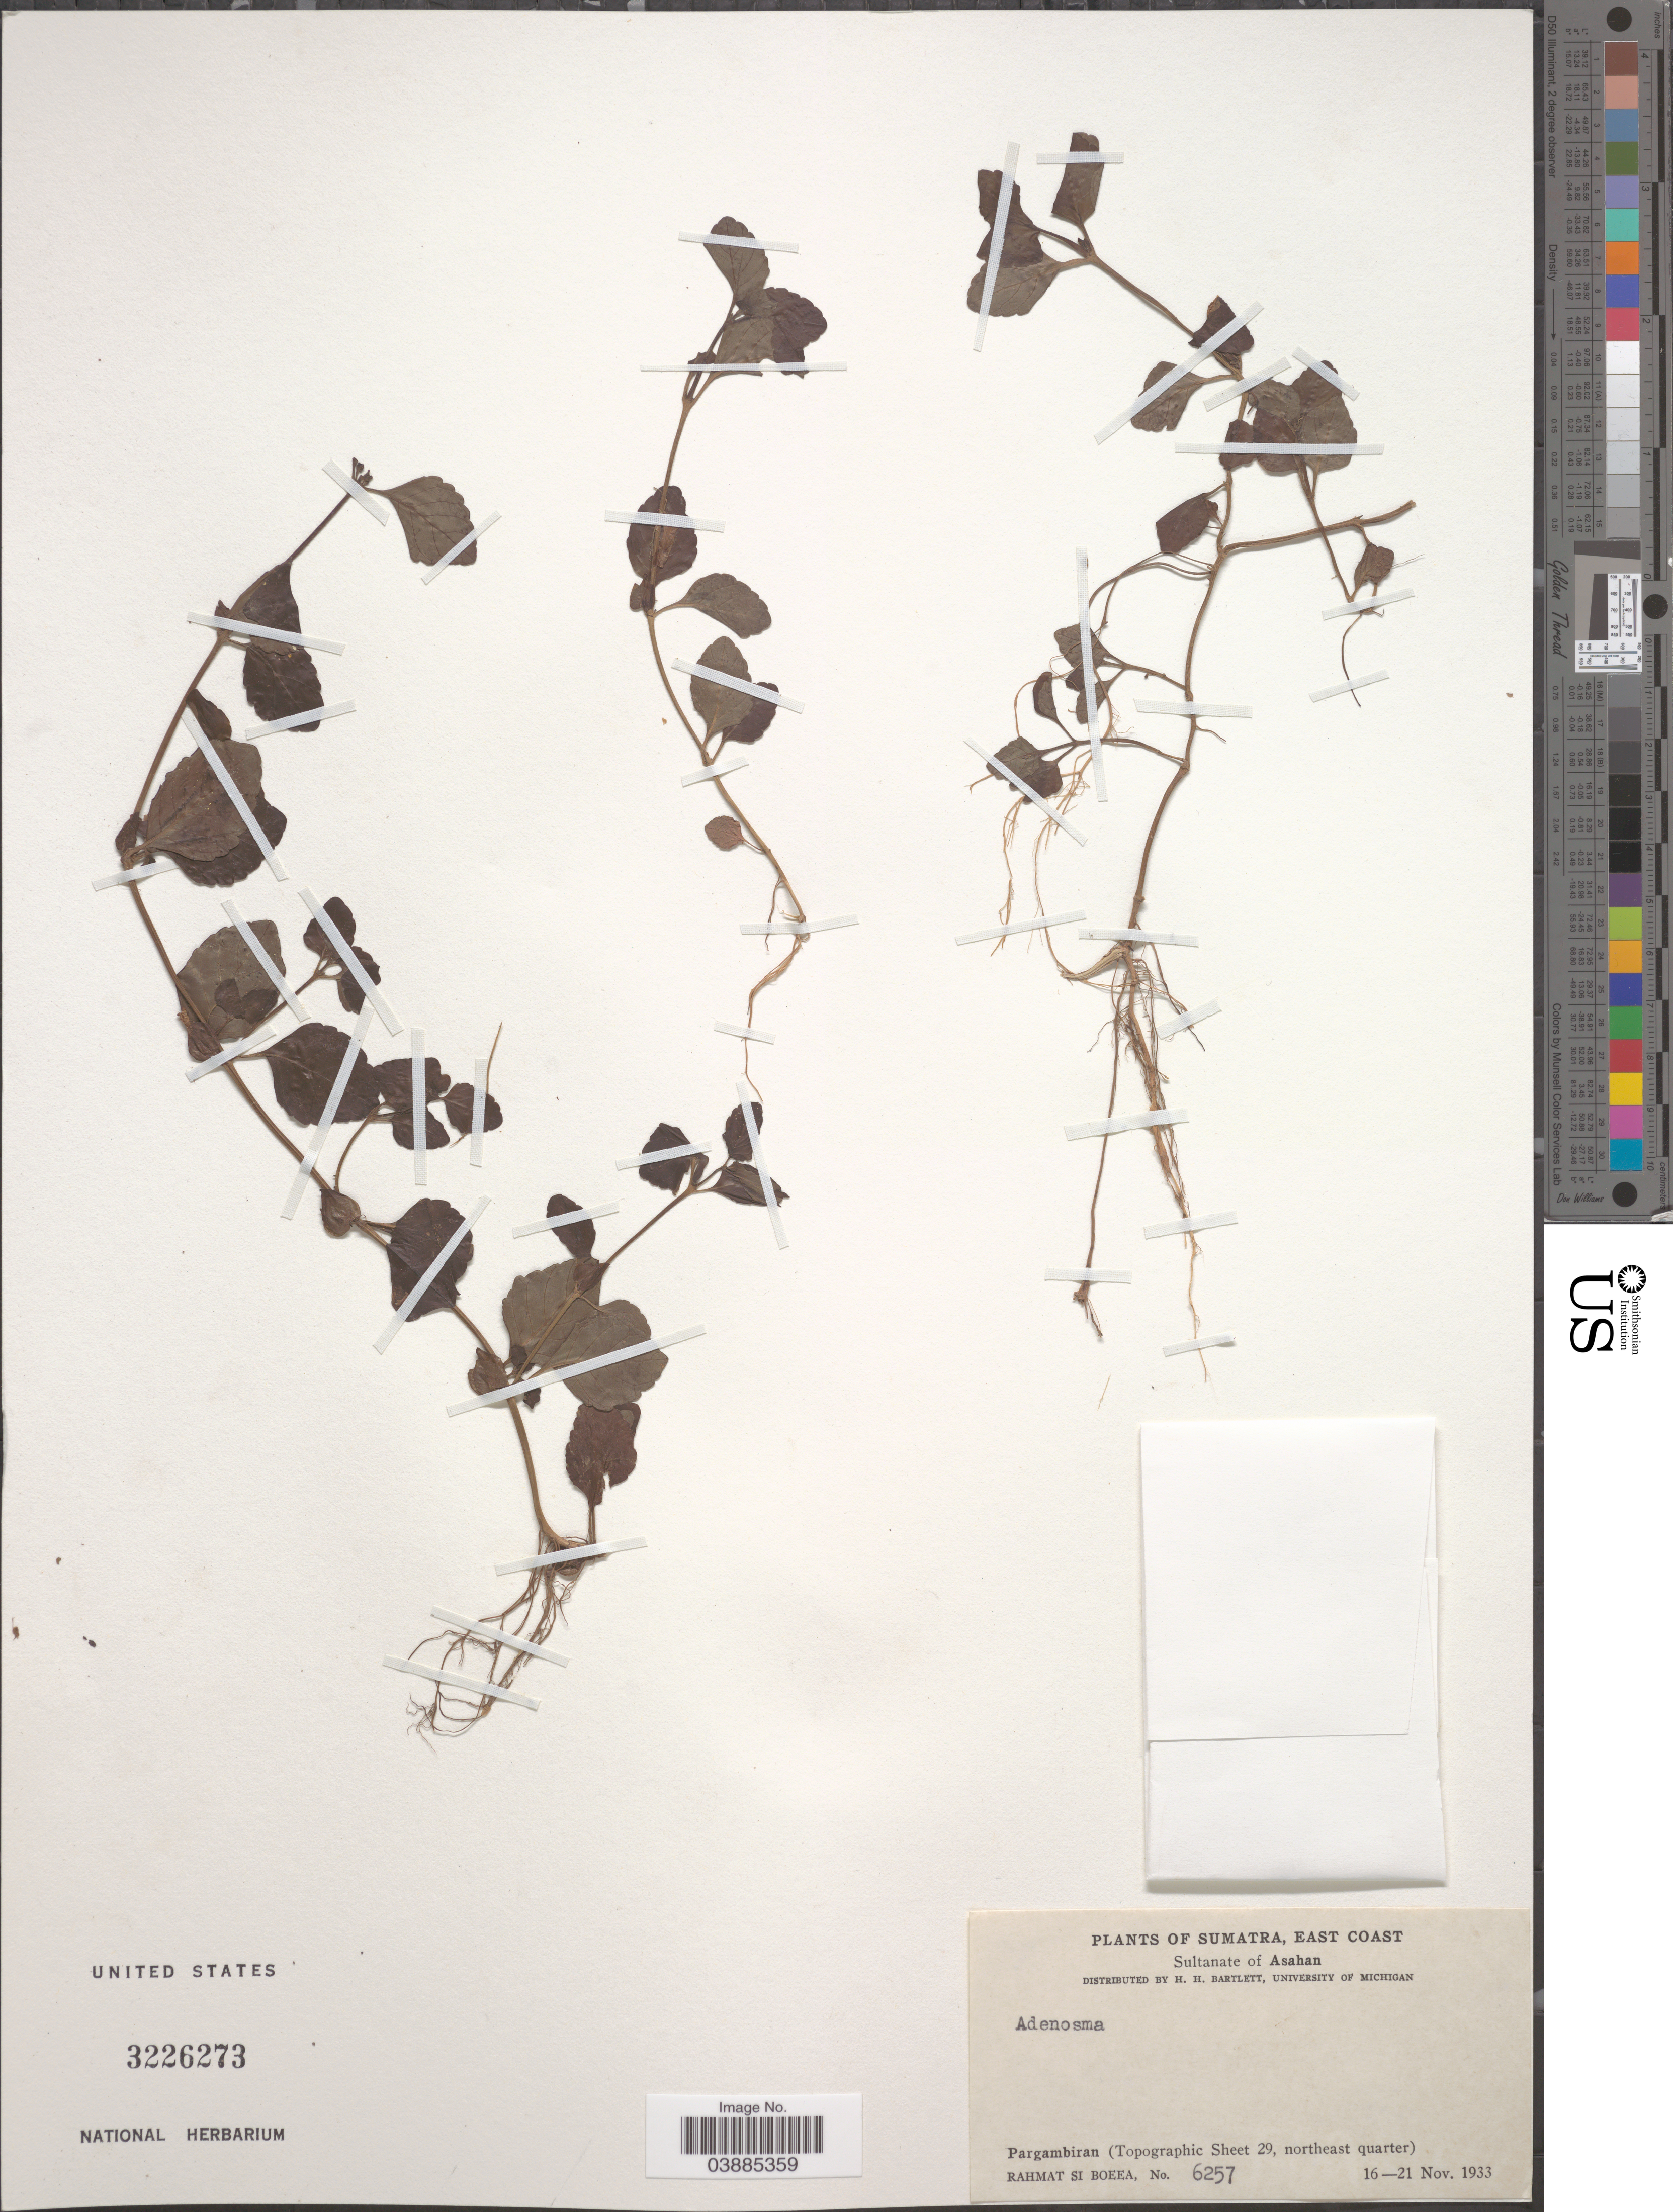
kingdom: Plantae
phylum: Tracheophyta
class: Magnoliopsida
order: Lamiales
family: Plantaginaceae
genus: Adenosma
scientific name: Adenosma sp.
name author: R. Br.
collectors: Rahmat Si Boeea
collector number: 6257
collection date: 1933-11-16/1933-11-21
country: Indonesia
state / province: Sumatra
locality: East Coast. Sultanate of Asahan. Pargambiran (Topographic Sheet 29, northeast quarter).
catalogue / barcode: US 3226273